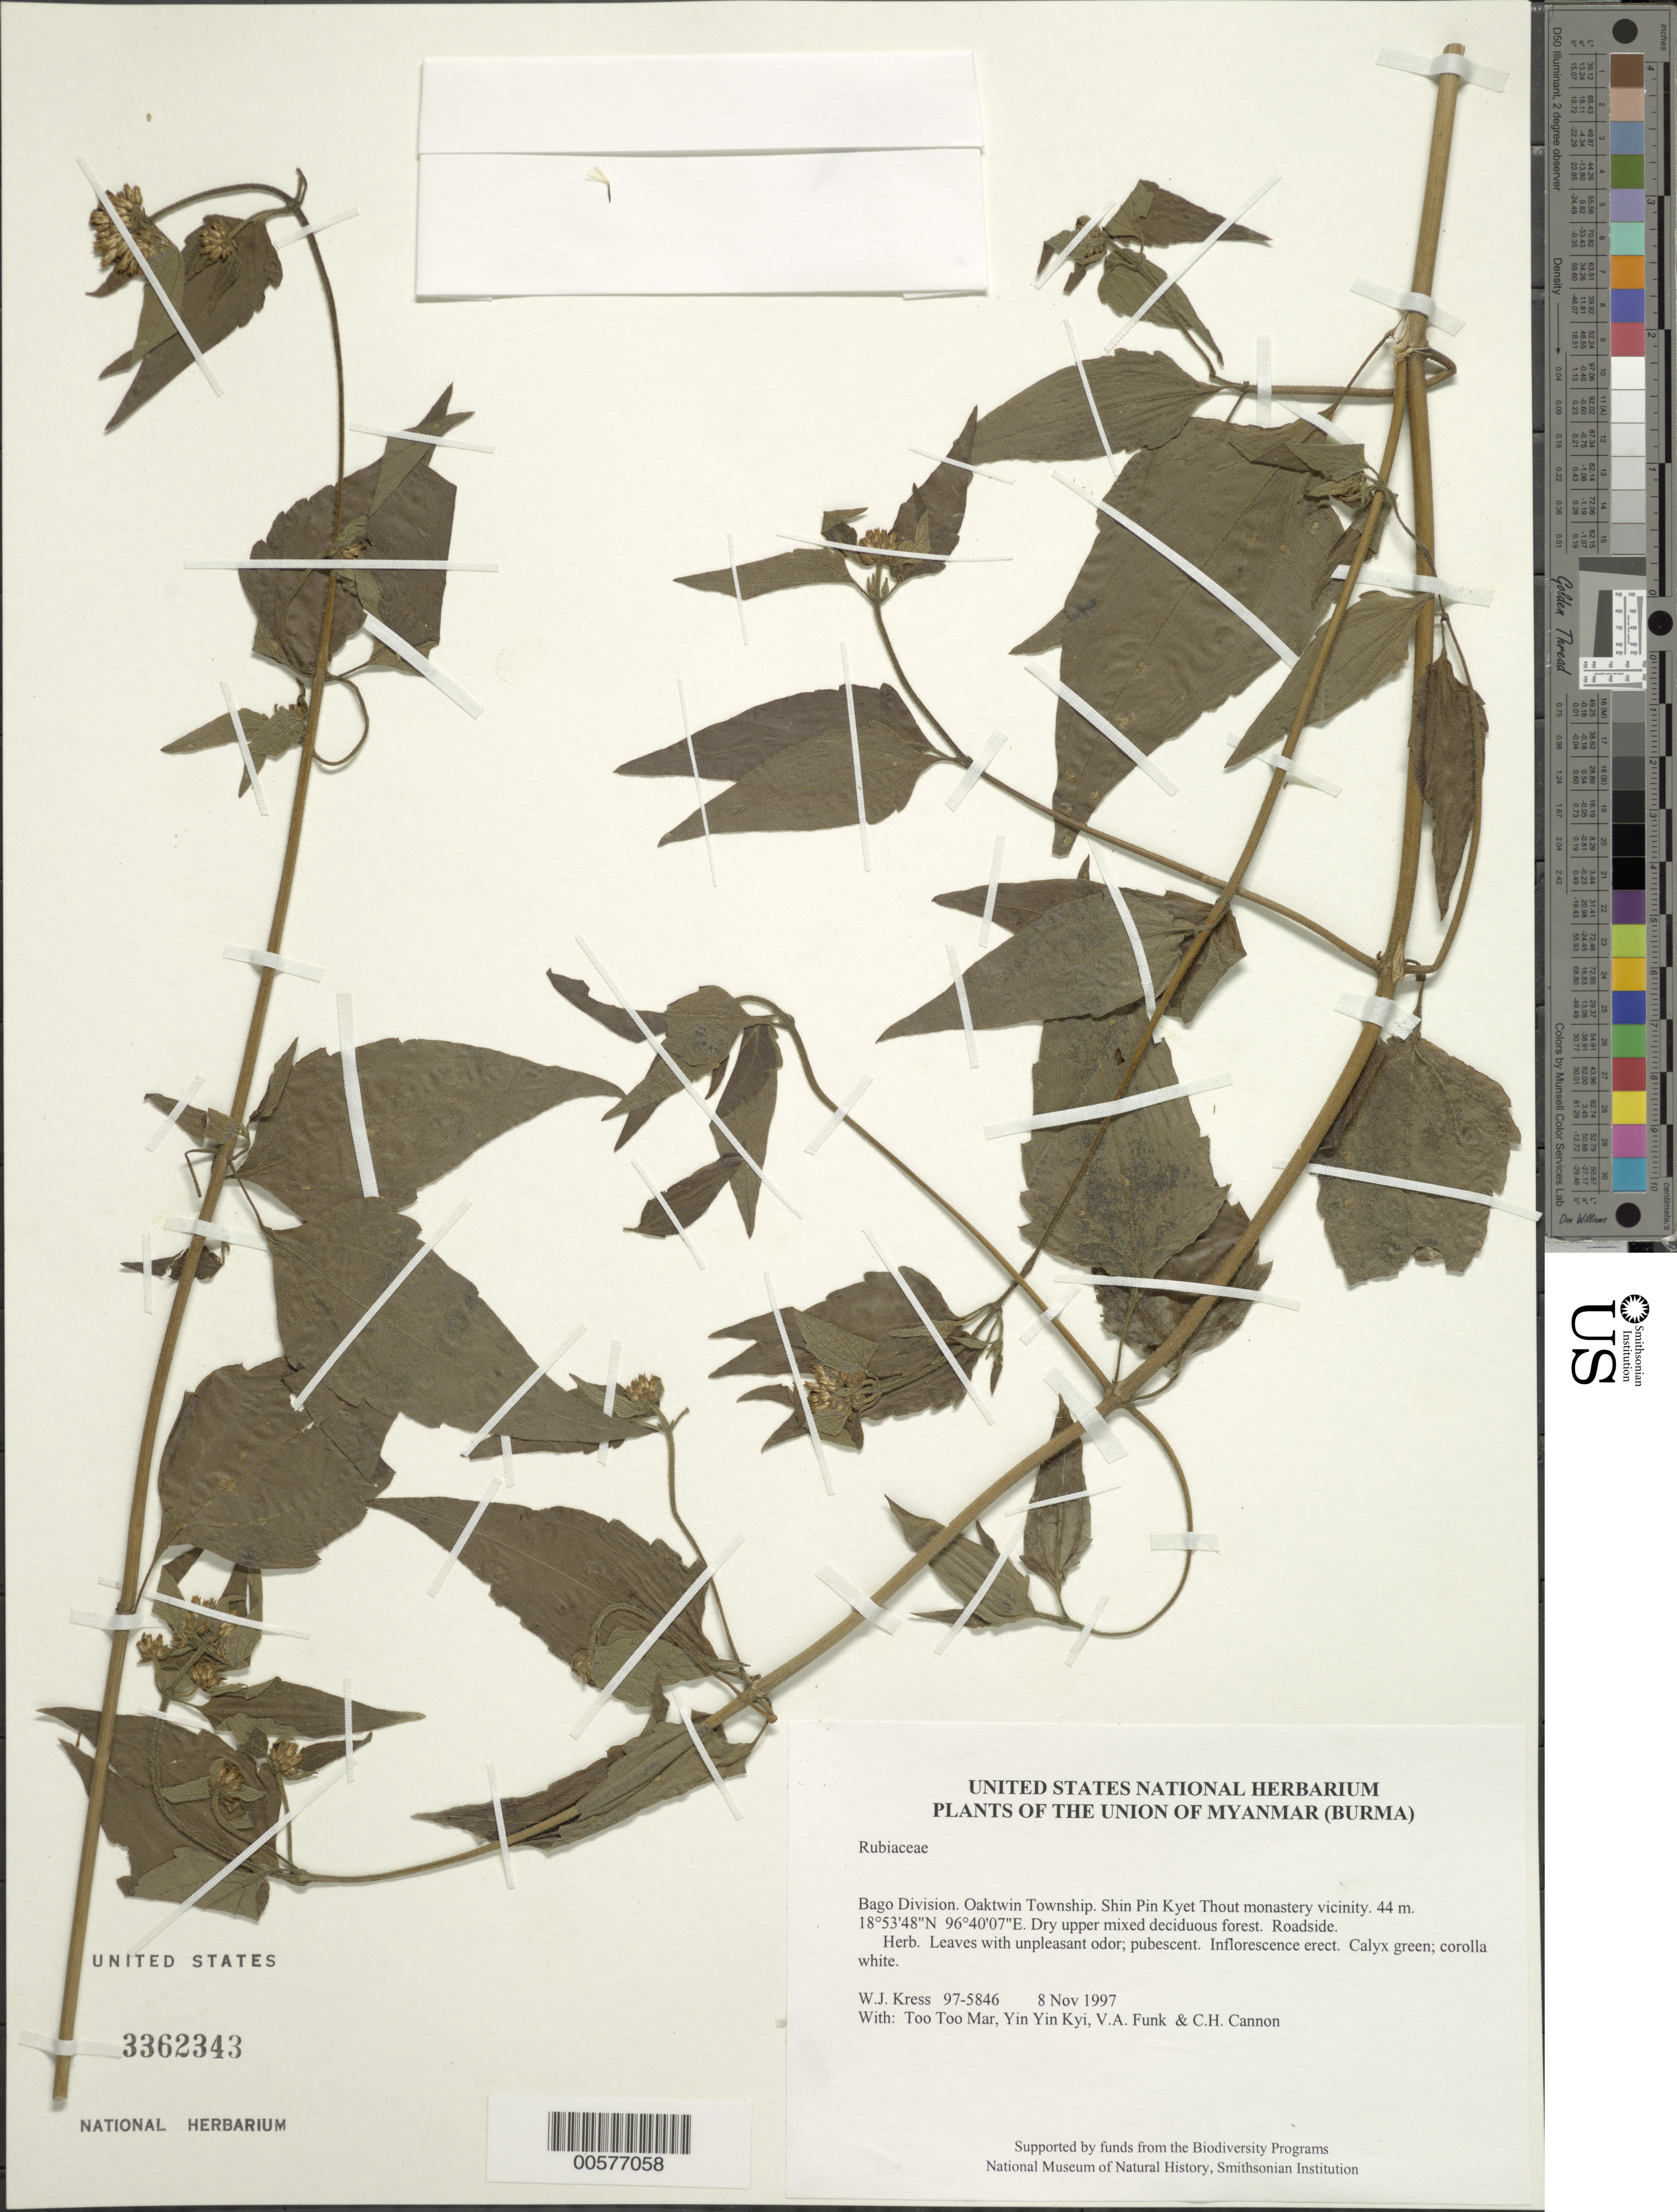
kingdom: Plantae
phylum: Tracheophyta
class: Magnoliopsida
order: Asterales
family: Asteraceae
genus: Chromolaena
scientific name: Chromolaena odorata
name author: (L.) R.M. King & H. Rob.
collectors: W. J. Kress, Too Too Mar, Yin Yin Kyi, V. Funk, C. H. Cannon & D. A. Bell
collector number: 97-5846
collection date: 1997-11-08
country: Myanmar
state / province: Bago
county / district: Oaktwin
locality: Shin Pin Kyet Thout monastery vicinity.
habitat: Dry upper mixed deciduous forest. Roadside.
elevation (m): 44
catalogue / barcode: US 3362343